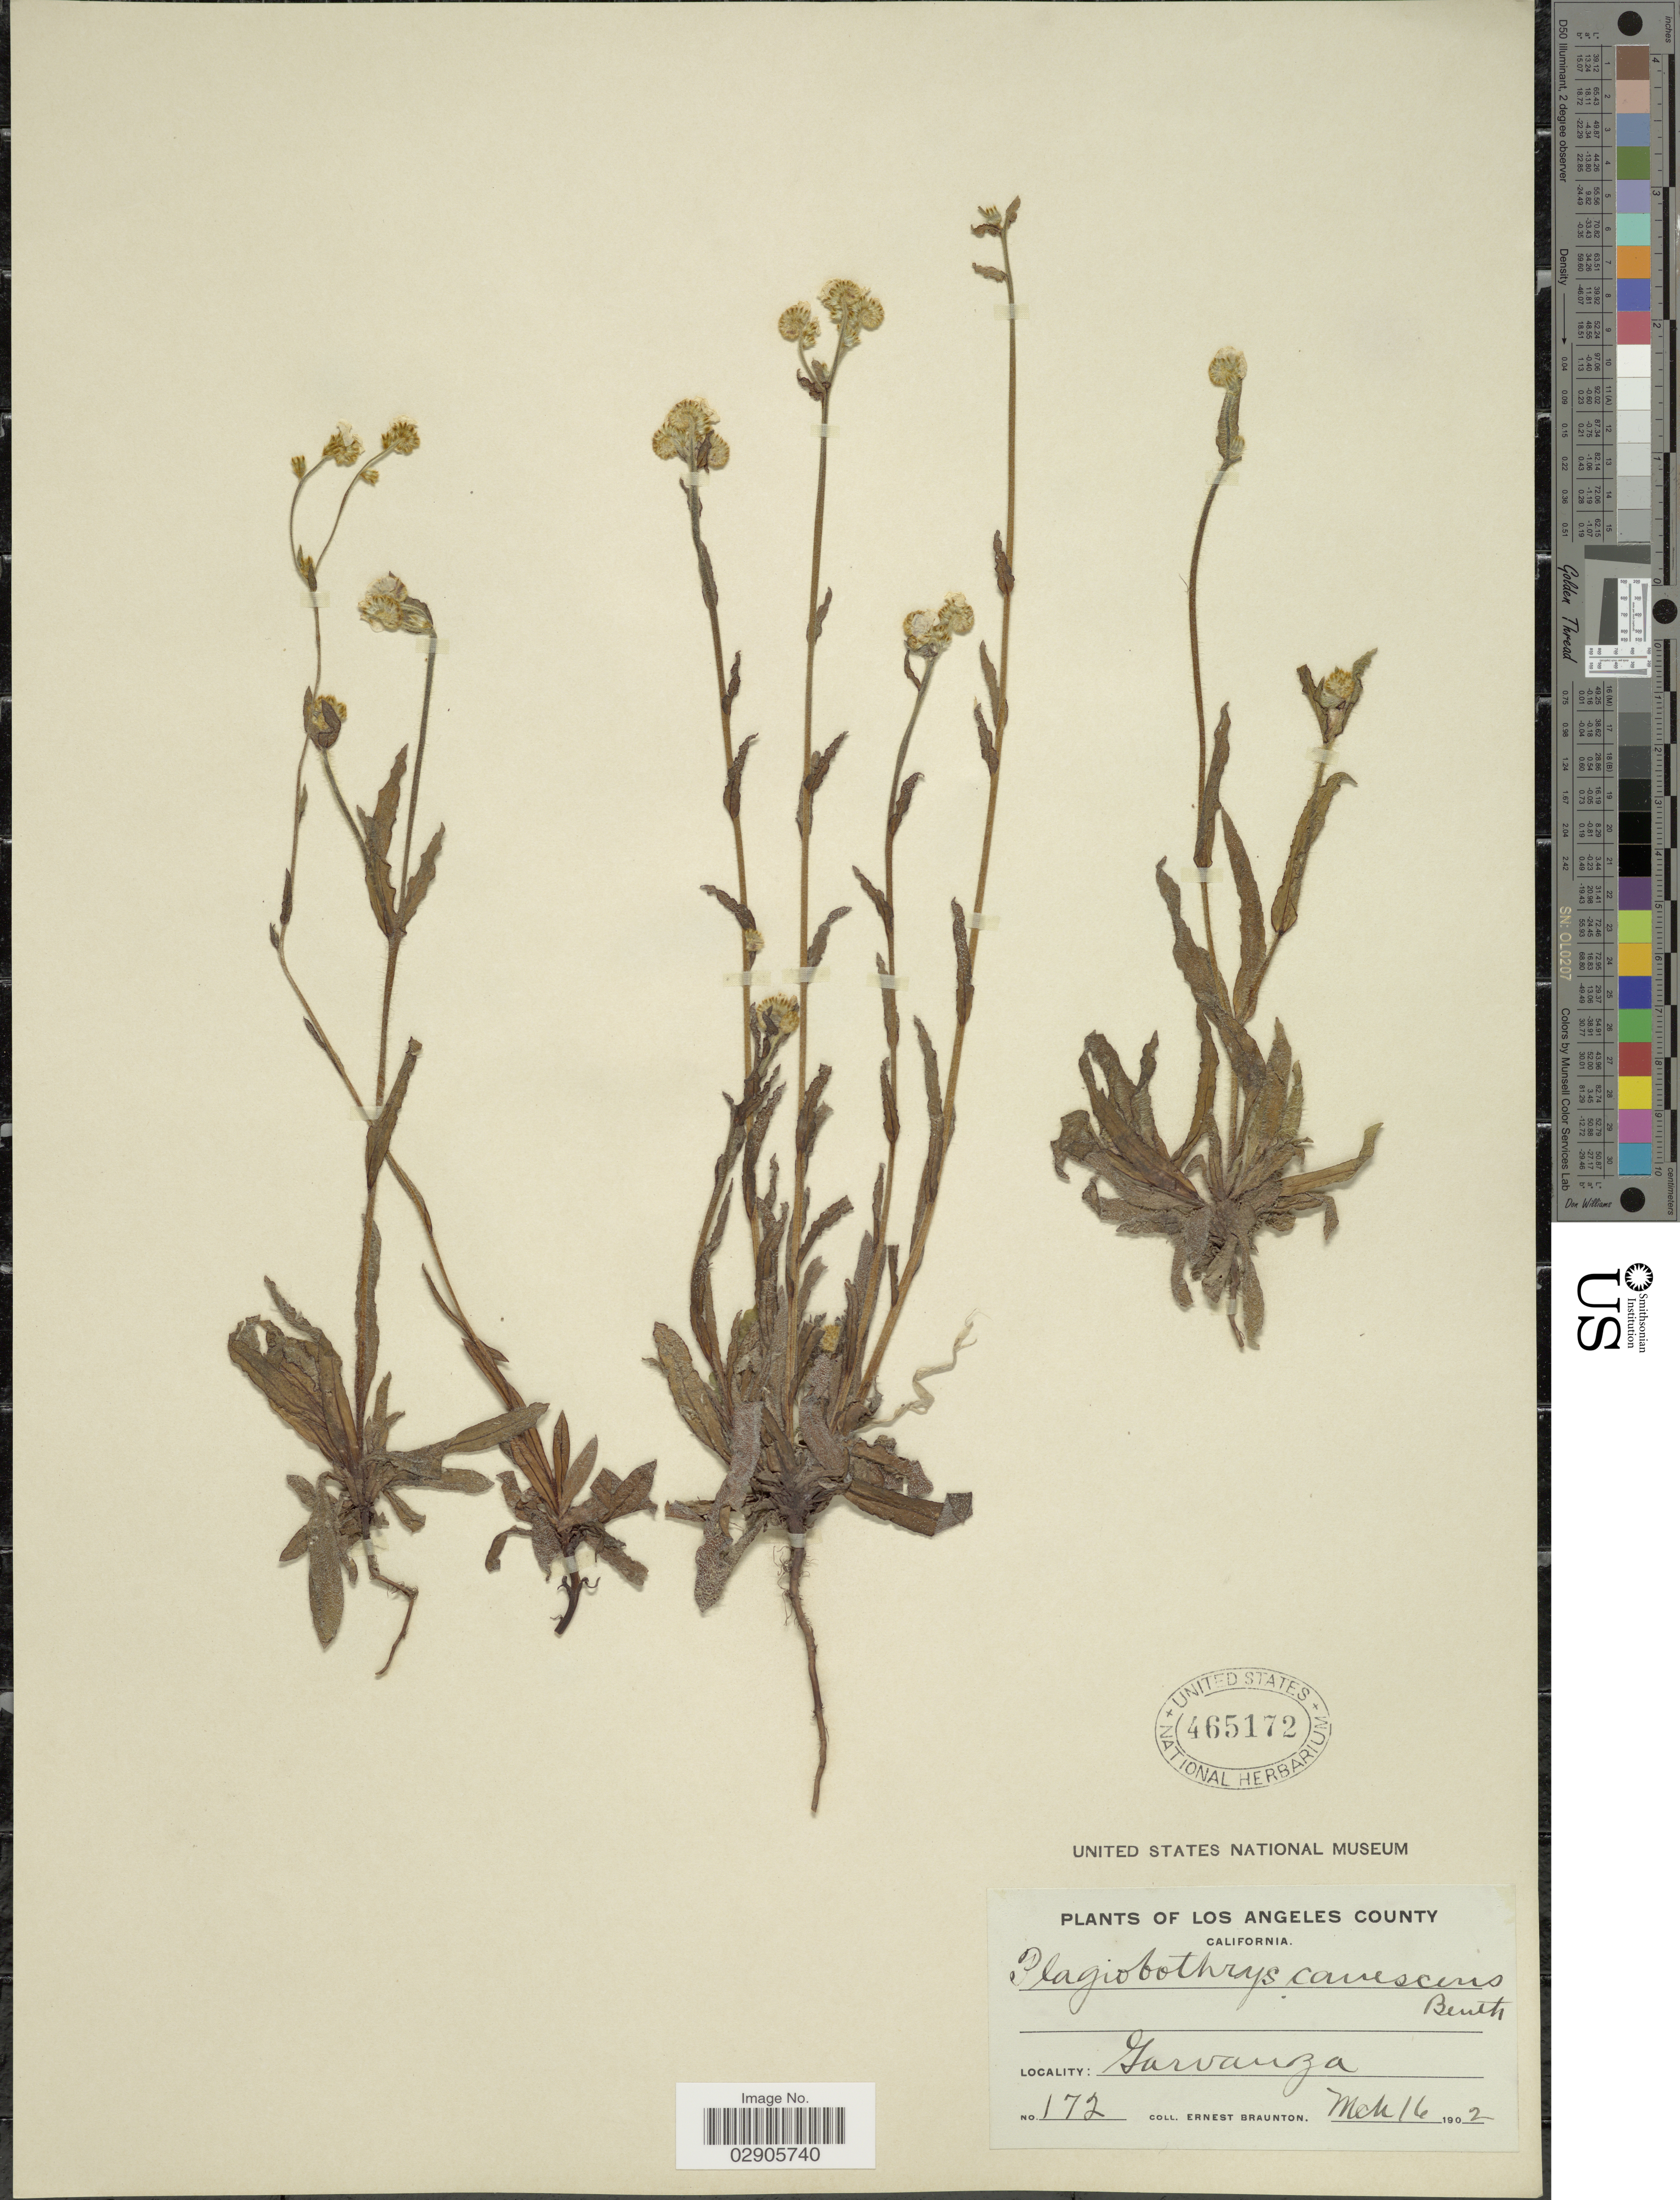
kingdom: Plantae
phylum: Tracheophyta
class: Magnoliopsida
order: Boraginales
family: Boraginaceae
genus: Plagiobothrys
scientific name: Plagiobothrys canescens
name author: Benth.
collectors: E. Braunton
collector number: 172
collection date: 1902-03-16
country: United States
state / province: California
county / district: Los Angeles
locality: Los Angeles County. Garvanza.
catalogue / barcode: US 465172